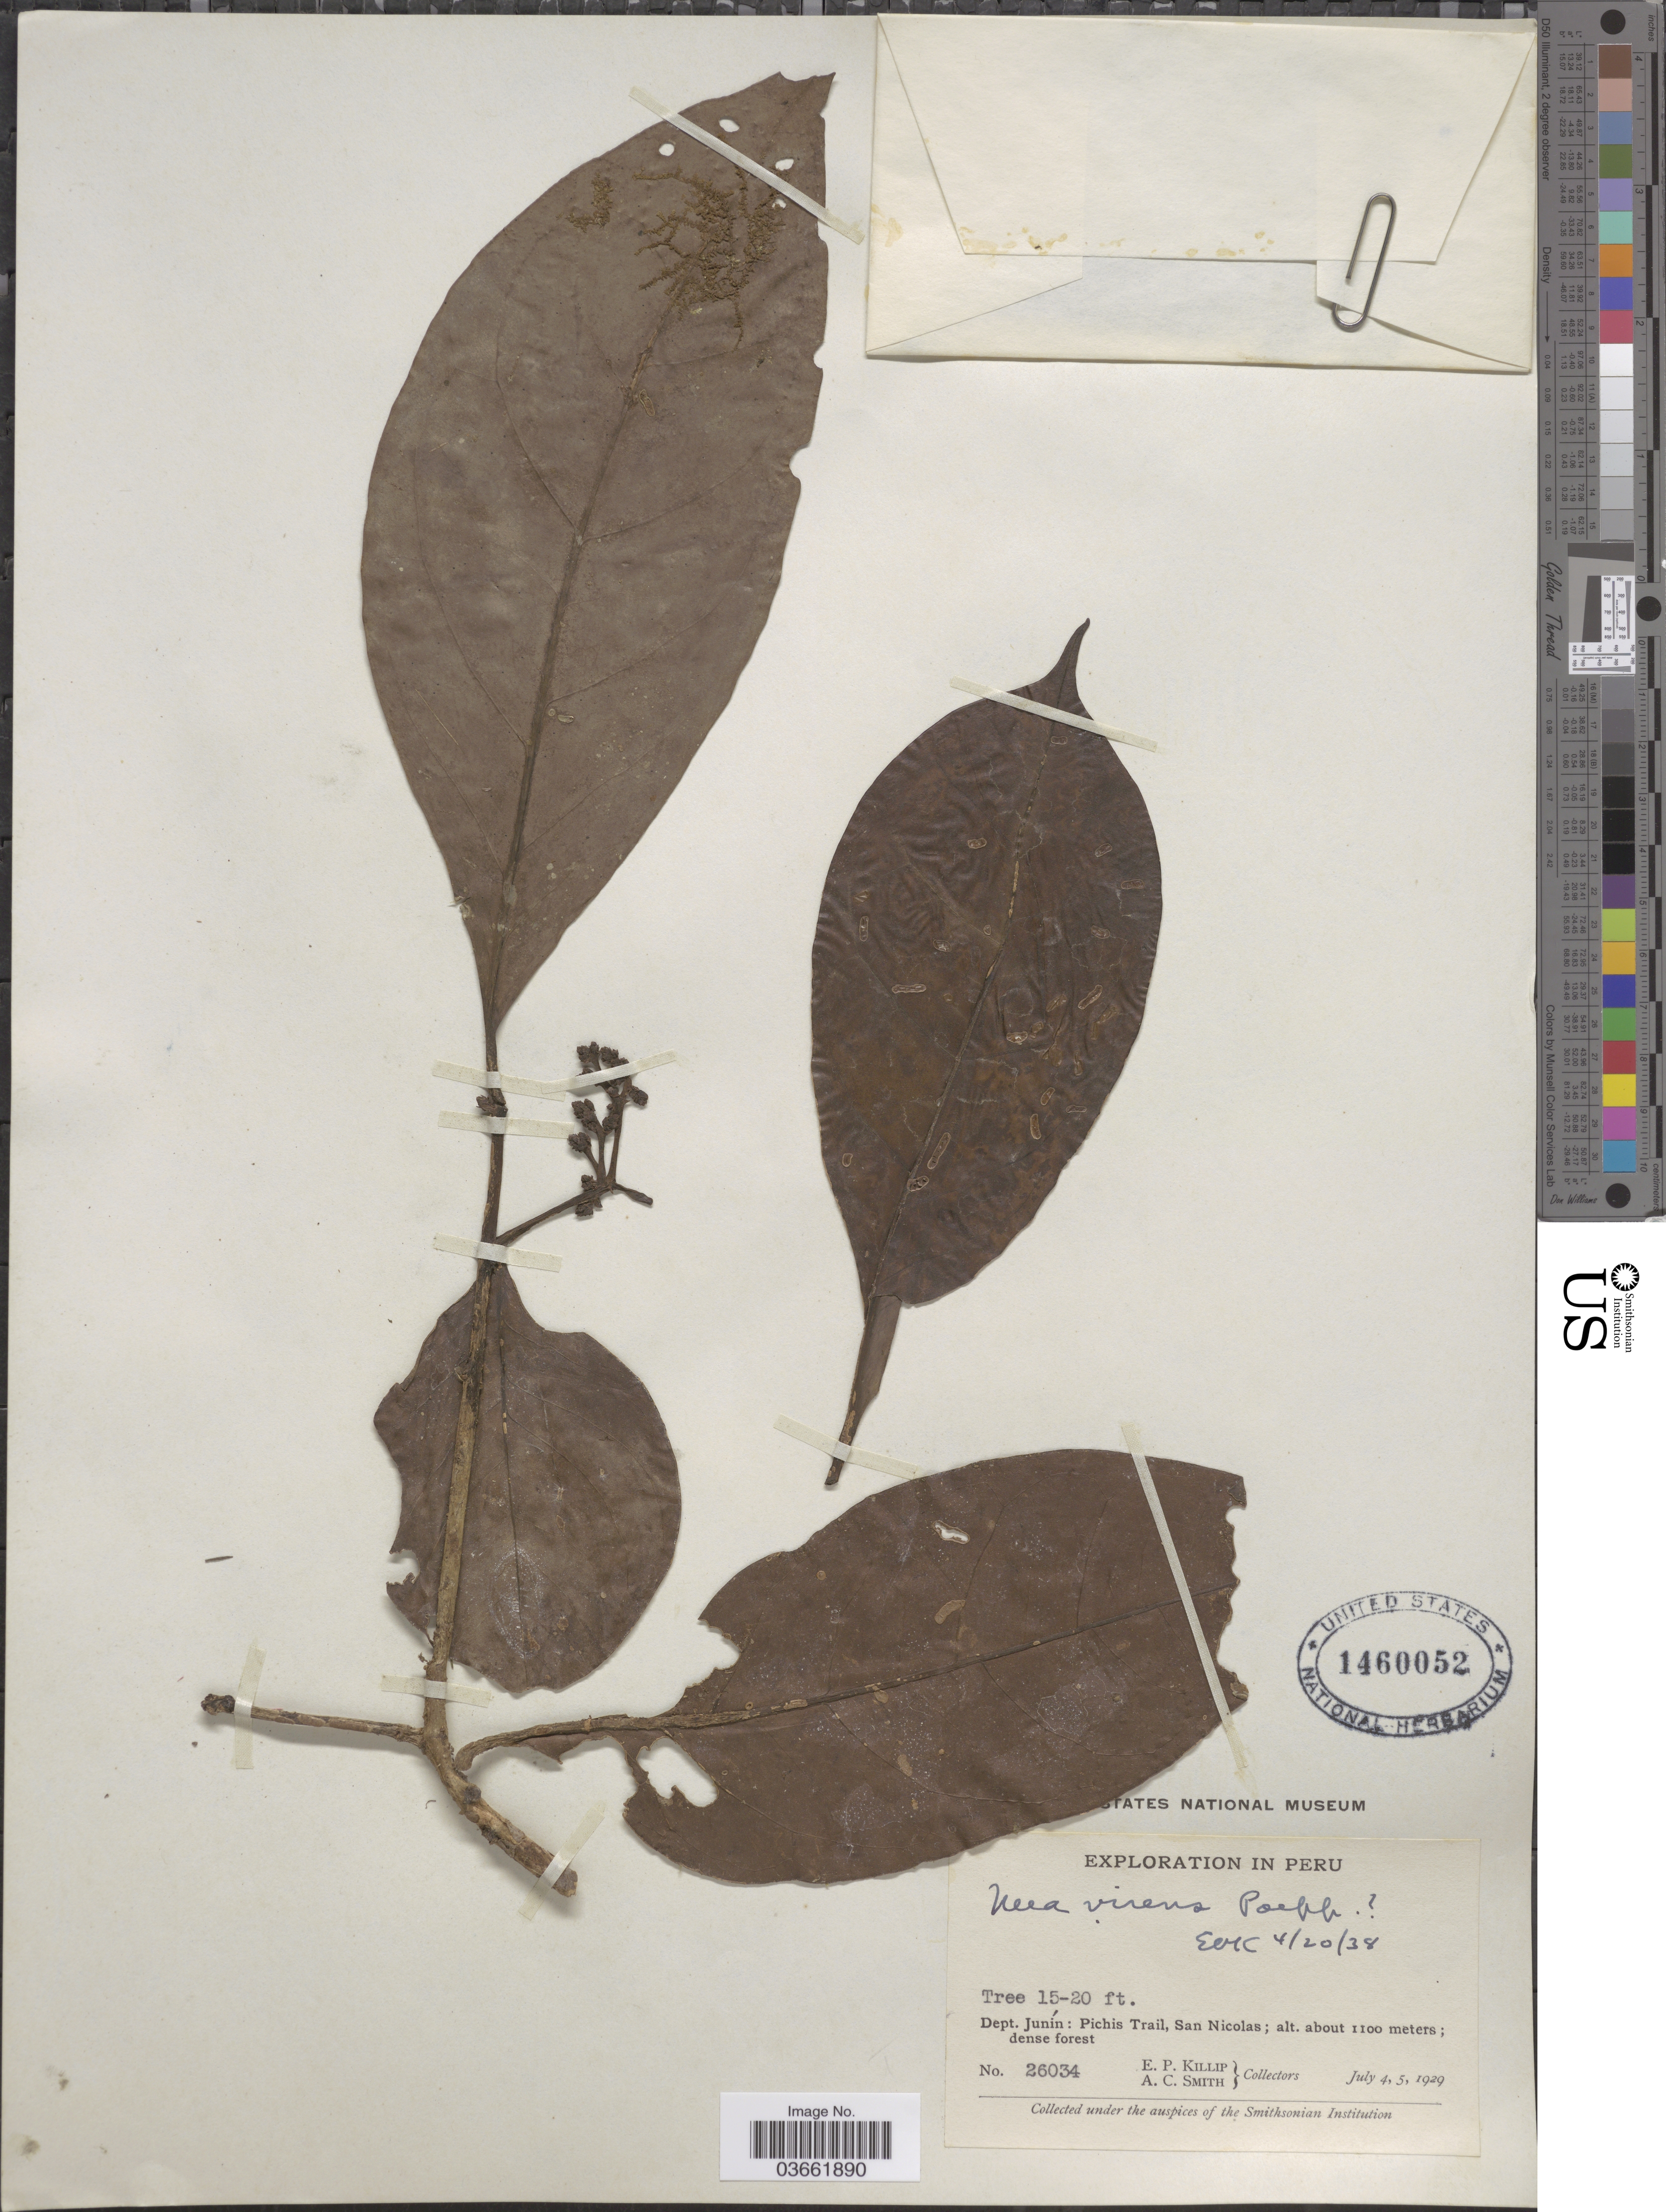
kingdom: Plantae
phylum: Tracheophyta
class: Magnoliopsida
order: Caryophyllales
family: Nyctaginaceae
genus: Neea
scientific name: Neea virens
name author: Poepp. ex Heimerl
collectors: E. P. Killip & A. C. Smith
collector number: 26034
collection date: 1929-07-04/1929-07-05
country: Peru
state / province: Junín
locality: Dept. Junín: Pichis Trail, San Nicolas.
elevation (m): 1100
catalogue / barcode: US 1460052